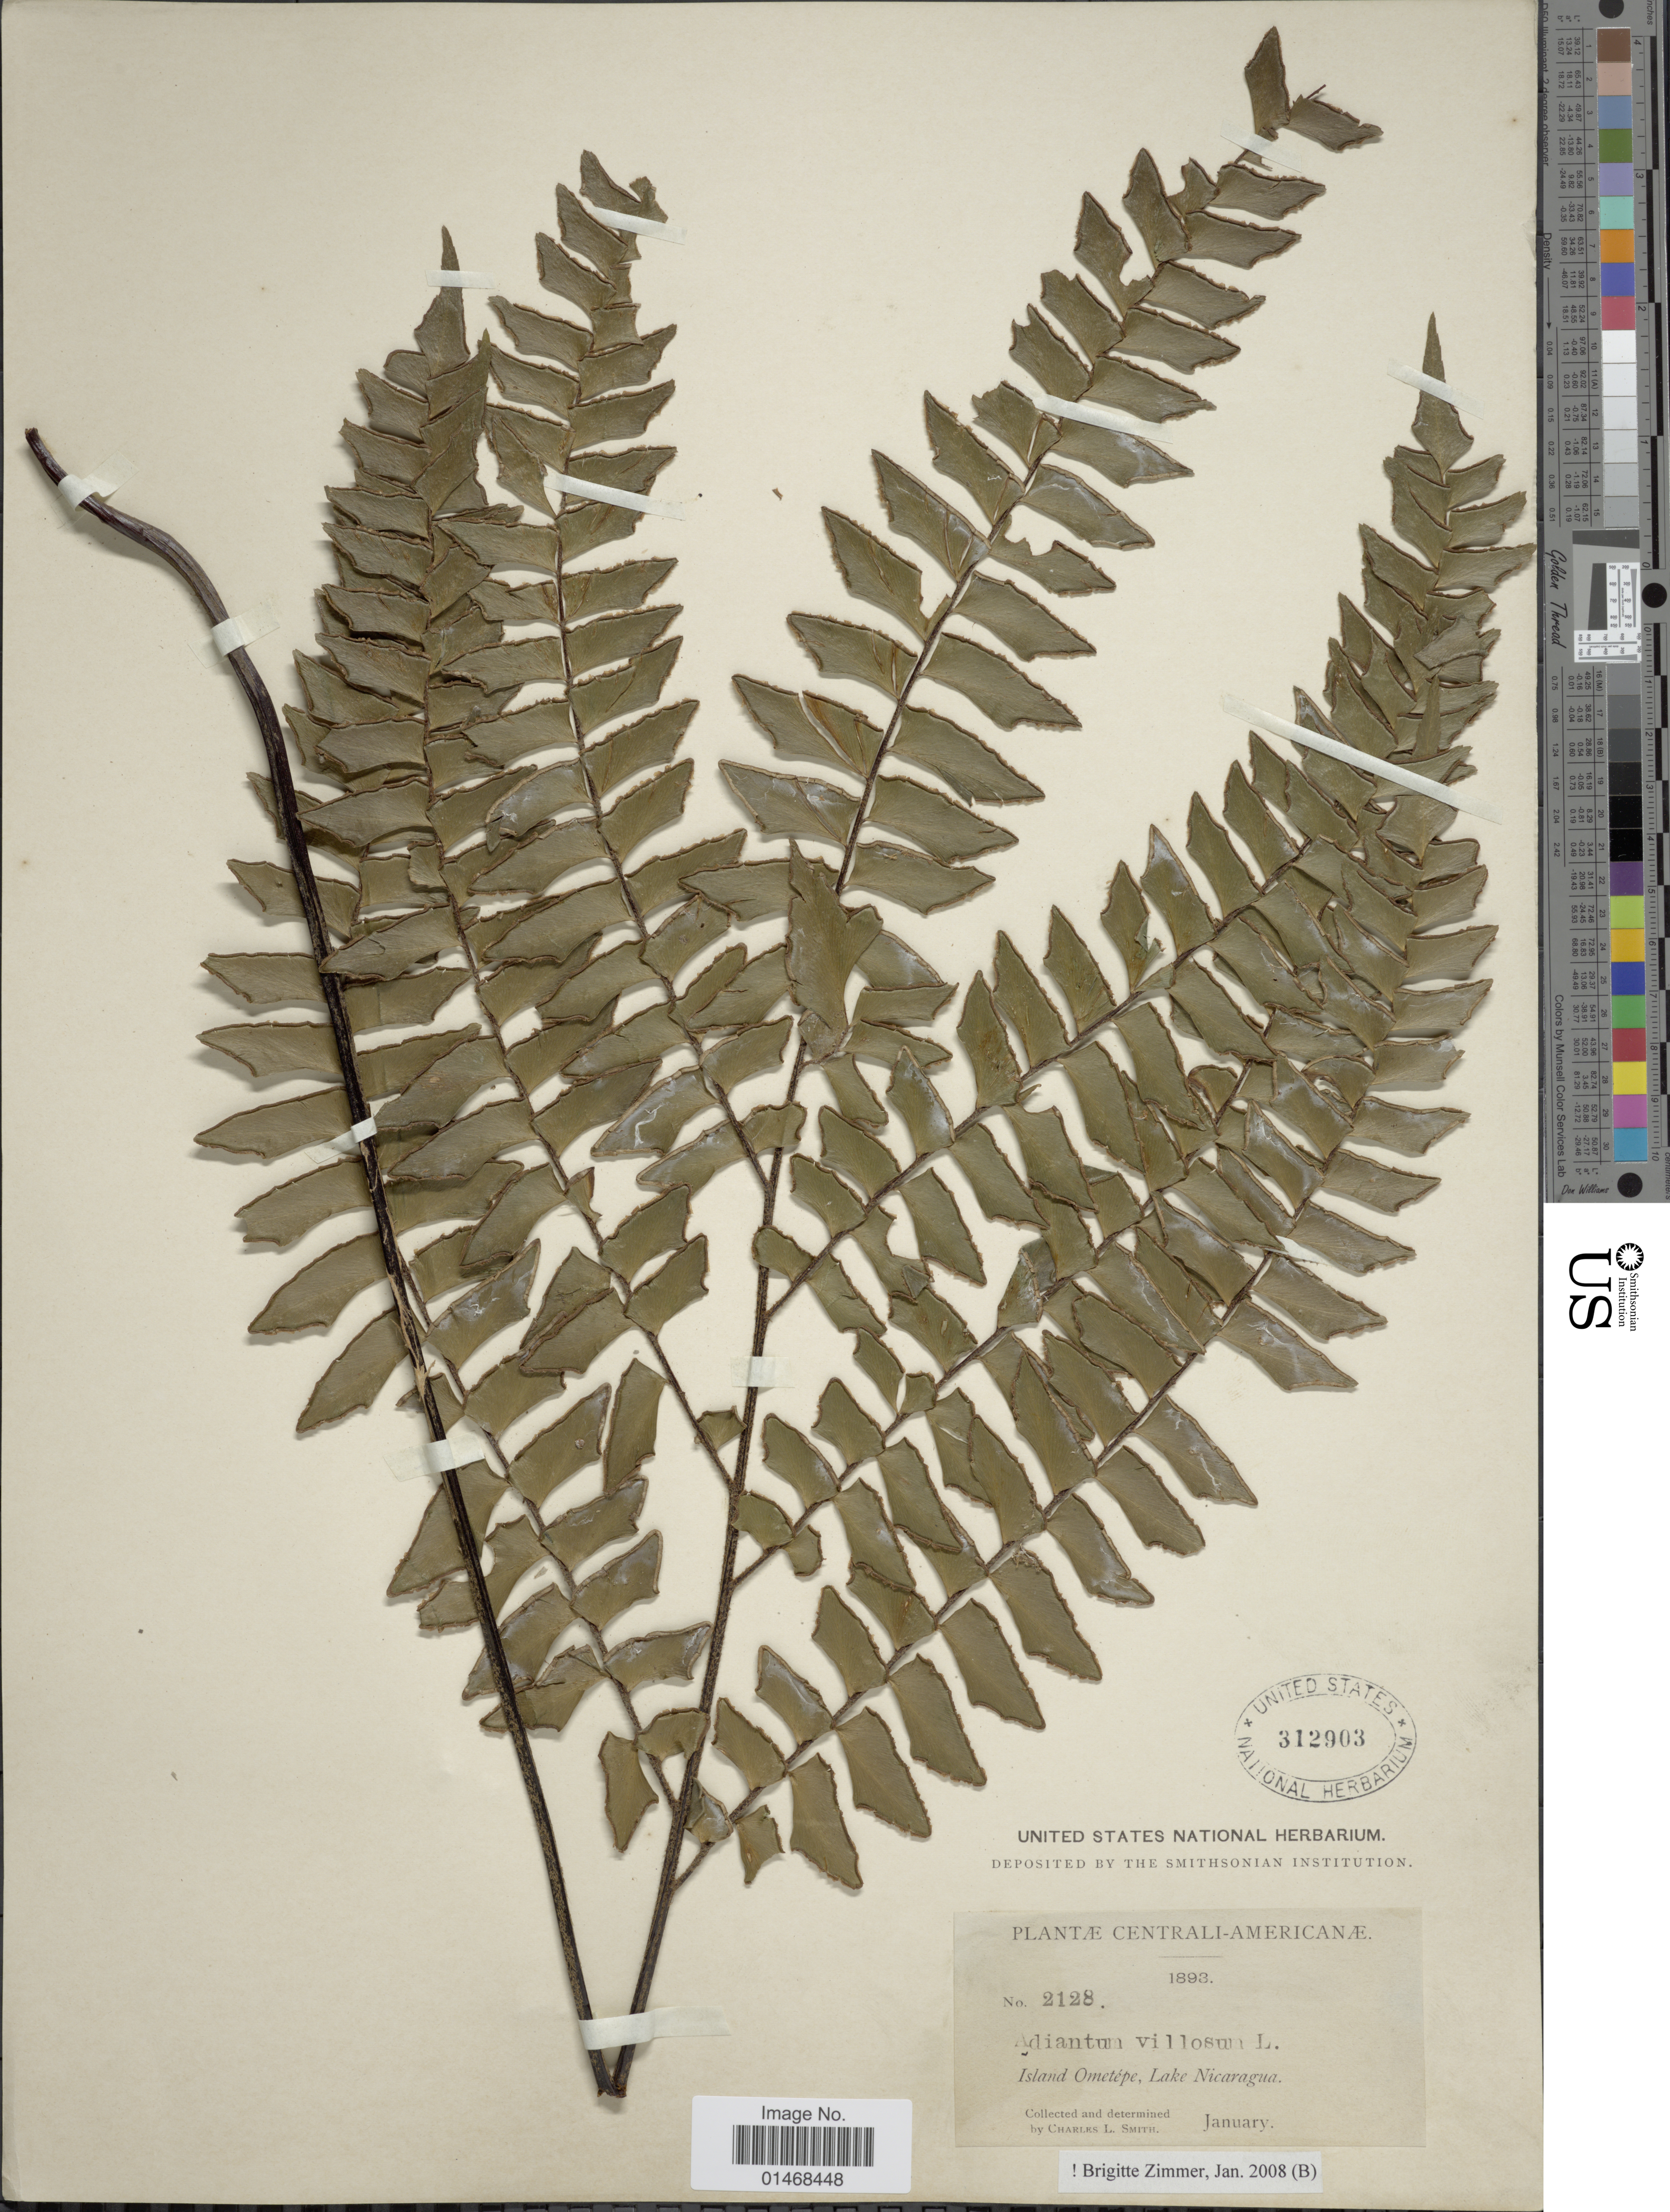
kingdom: Plantae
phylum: Tracheophyta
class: Polypodiopsida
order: Polypodiales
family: Pteridaceae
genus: Adiantum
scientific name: Adiantum villosum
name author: L.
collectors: C. L. Smith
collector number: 2128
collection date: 1893-01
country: Nicaragua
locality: Island Ometépe, Lake Nicaragua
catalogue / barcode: US 312903